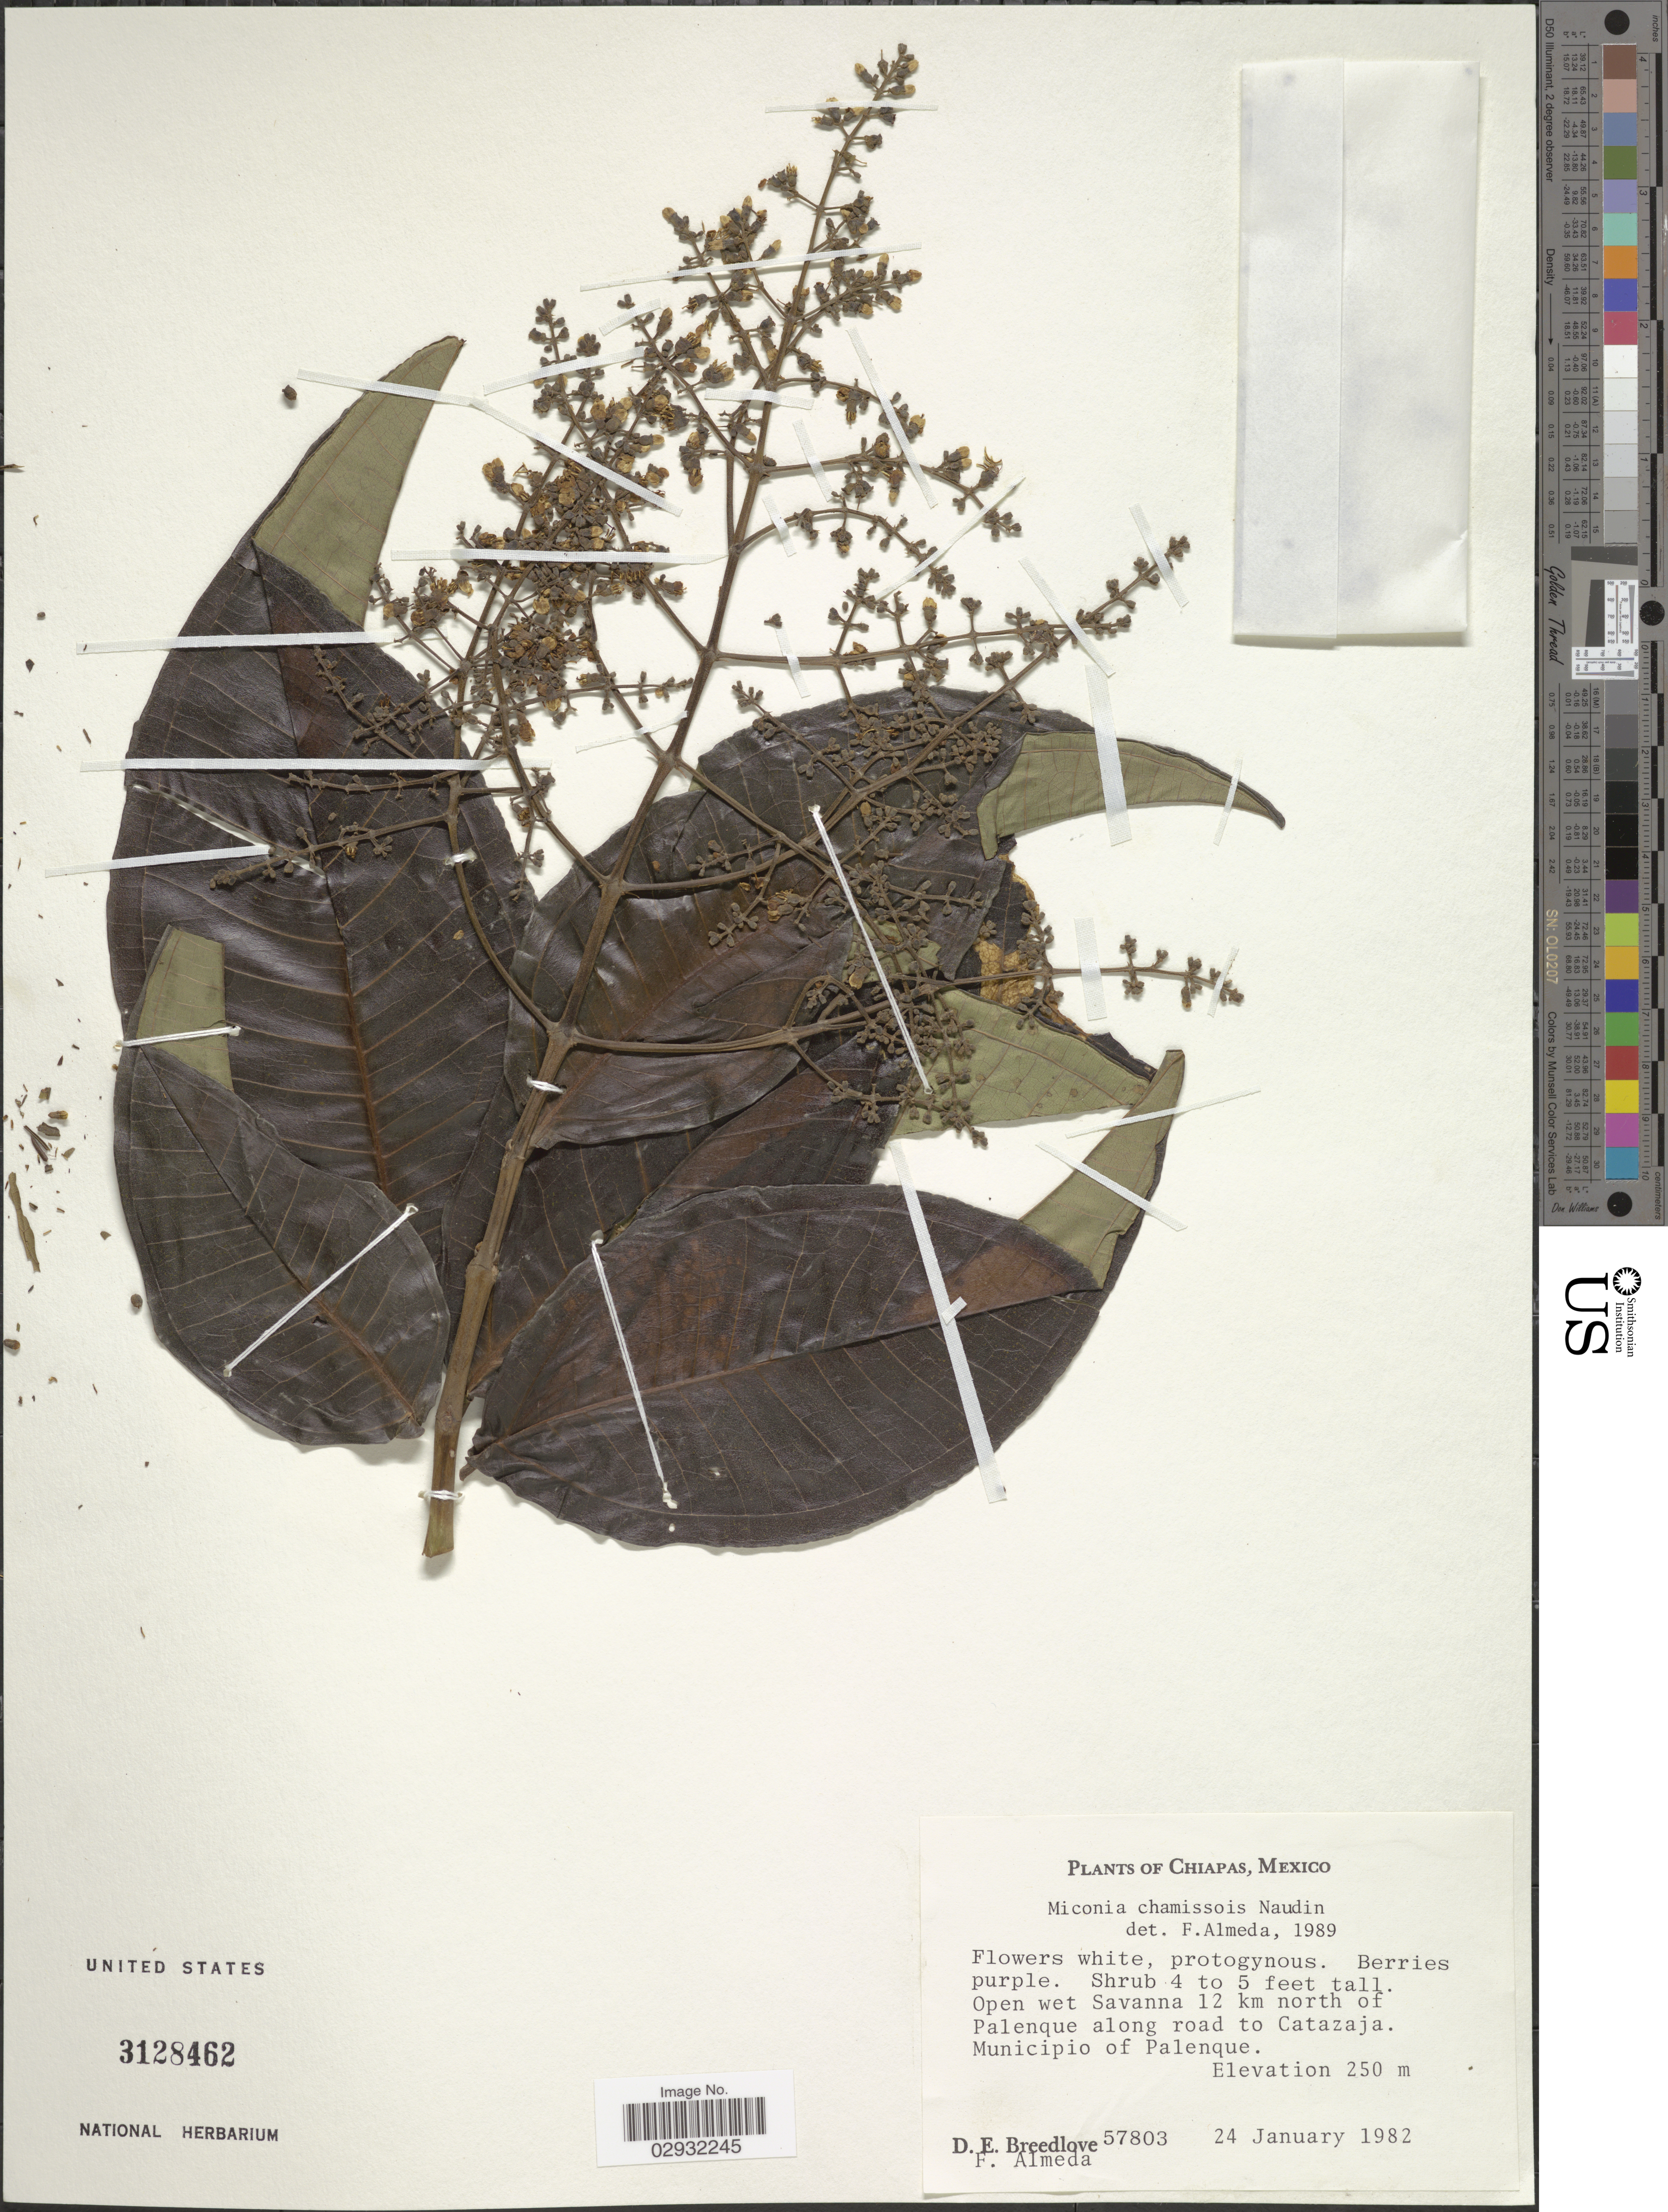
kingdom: Plantae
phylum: Tracheophyta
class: Magnoliopsida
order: Myrtales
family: Melastomataceae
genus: Miconia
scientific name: Miconia chamissois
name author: Naudin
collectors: D. E. Breedlove & F. Almeda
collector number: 57803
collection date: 1982-01-24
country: Mexico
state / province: Chiapas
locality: Open wet Savanna 12 km north of Palenque along road to Catazaja, Municipio of Palenque.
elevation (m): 250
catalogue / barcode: US 3128462